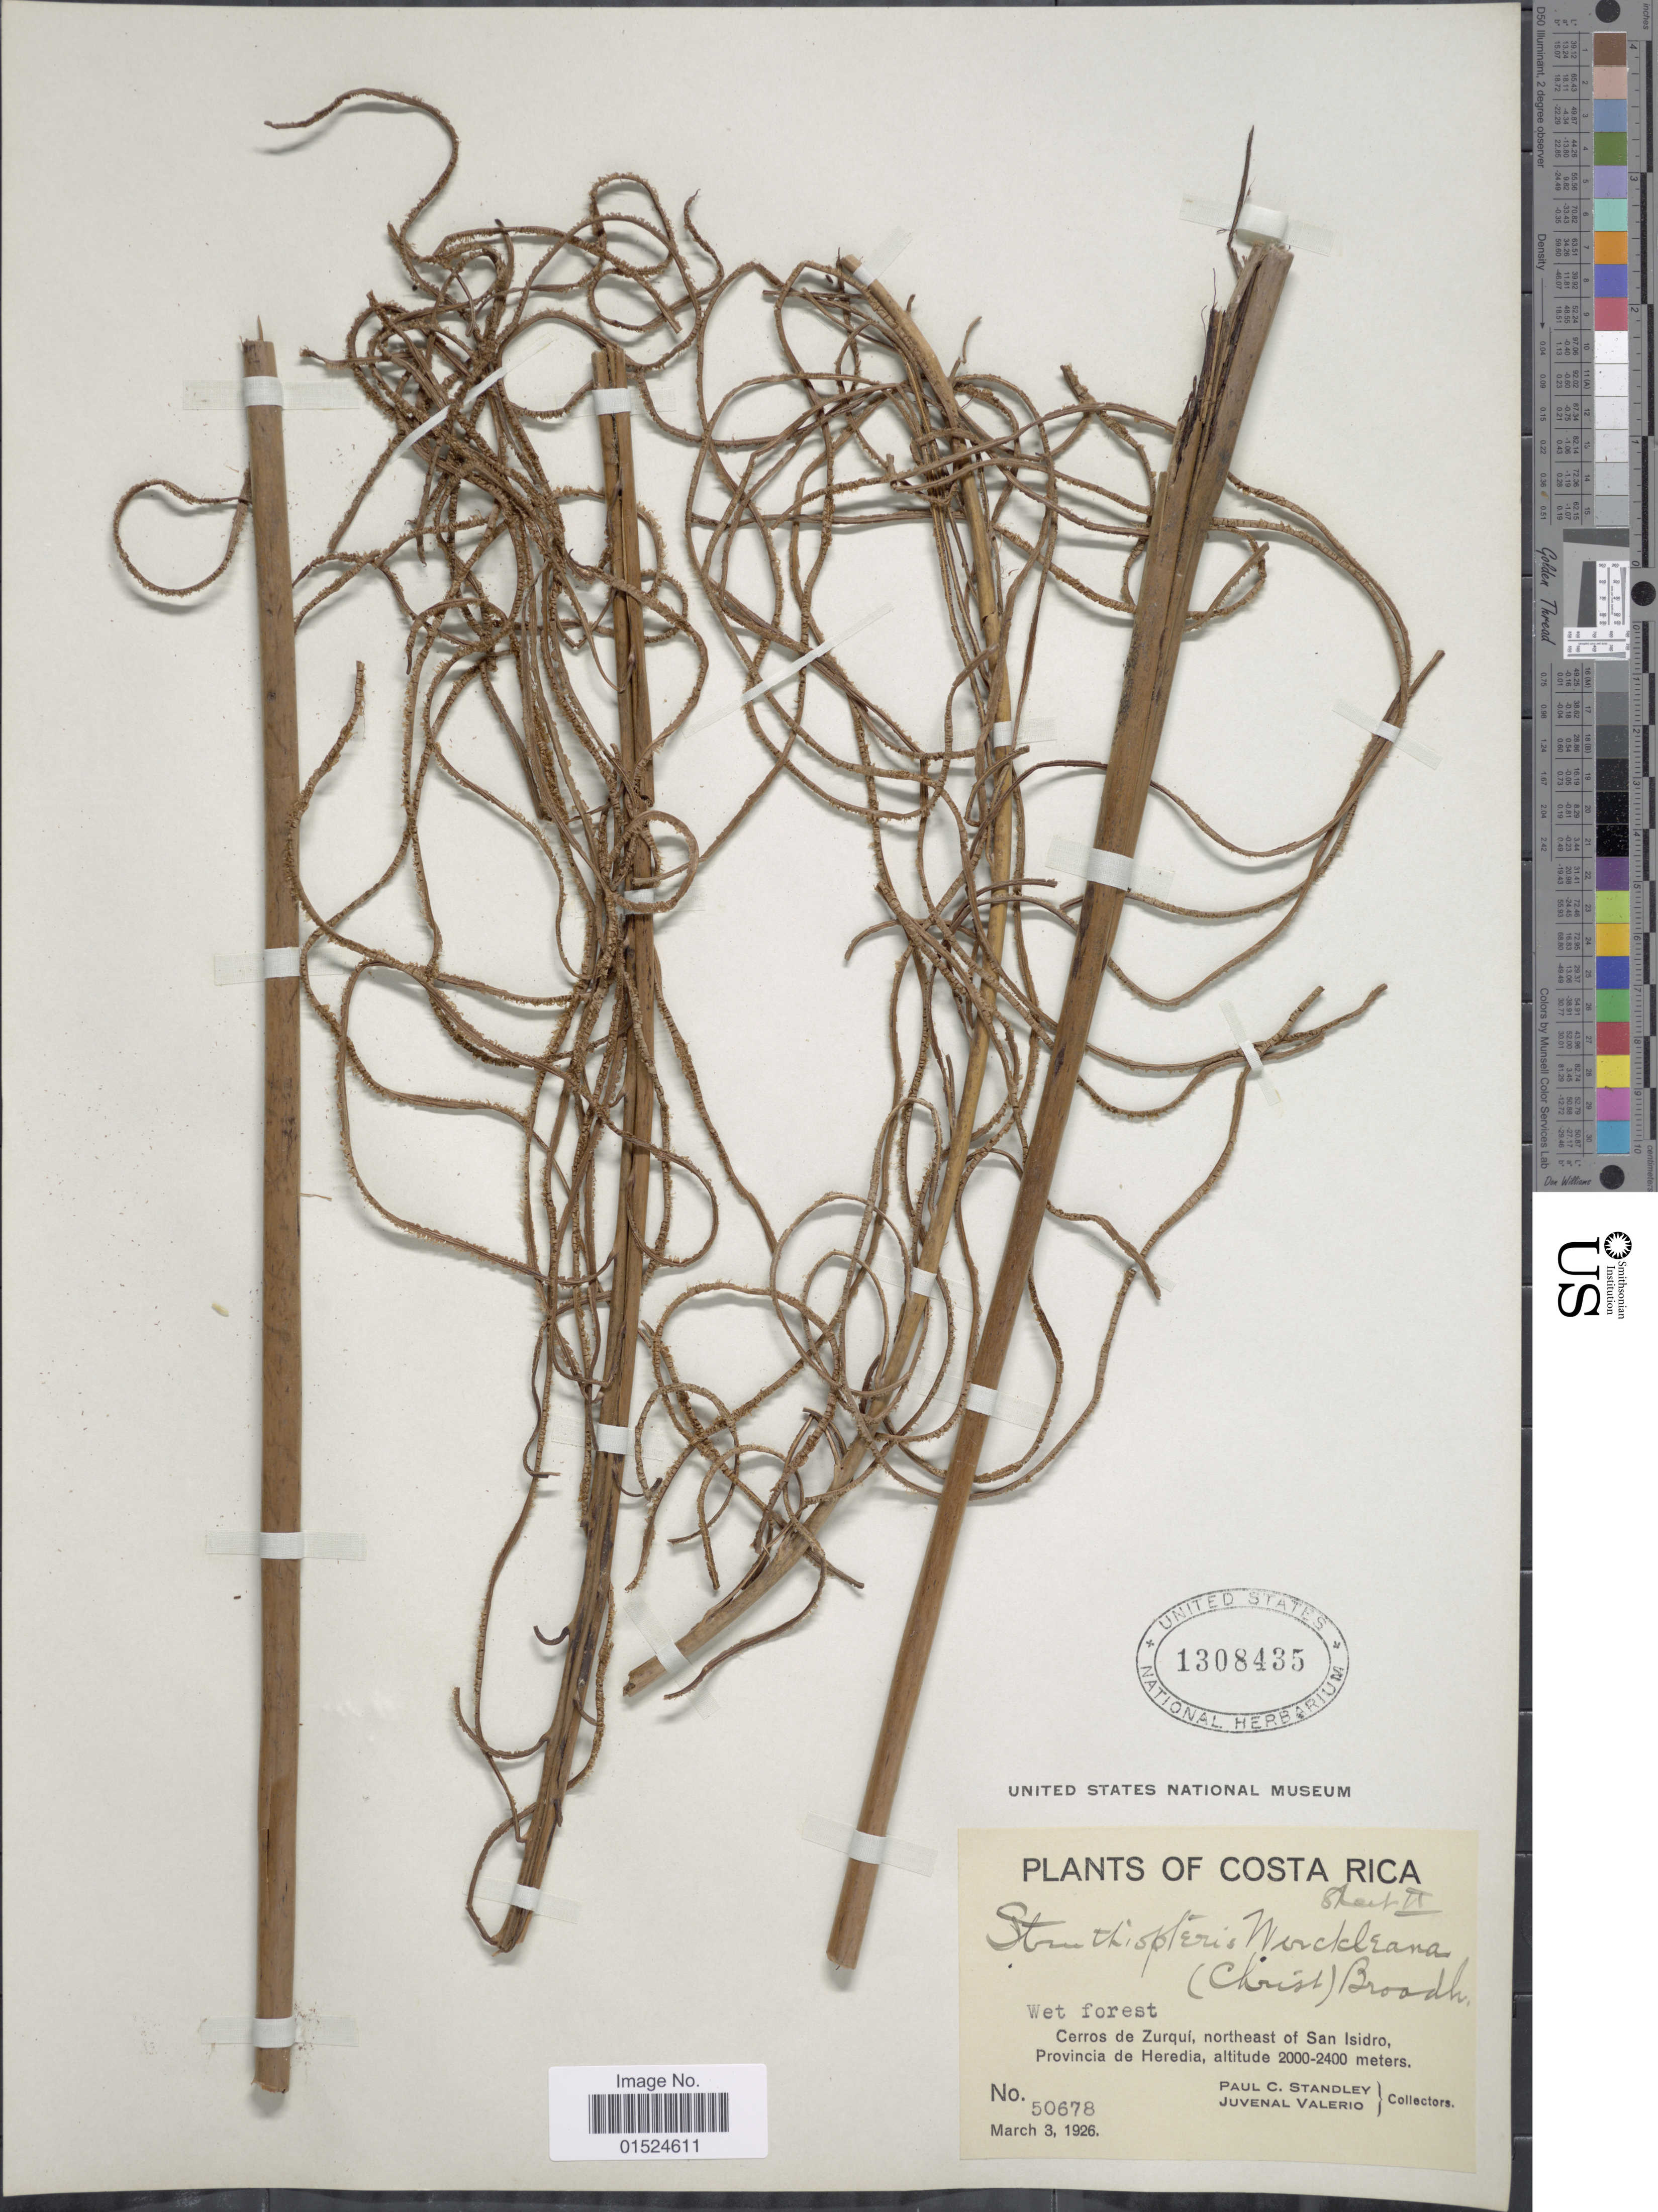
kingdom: Plantae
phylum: Tracheophyta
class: Polypodiopsida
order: Polypodiales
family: Blechnaceae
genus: Blechnum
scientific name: Blechnum werckleanum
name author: (Christ) C. Chr.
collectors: P. C. Standley & J. Valerio R.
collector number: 50678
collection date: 1926-03-03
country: Costa Rica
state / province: Heredia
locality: Cerros de Zurqui, northeast of San Isidro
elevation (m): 2000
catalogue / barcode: US 1308435